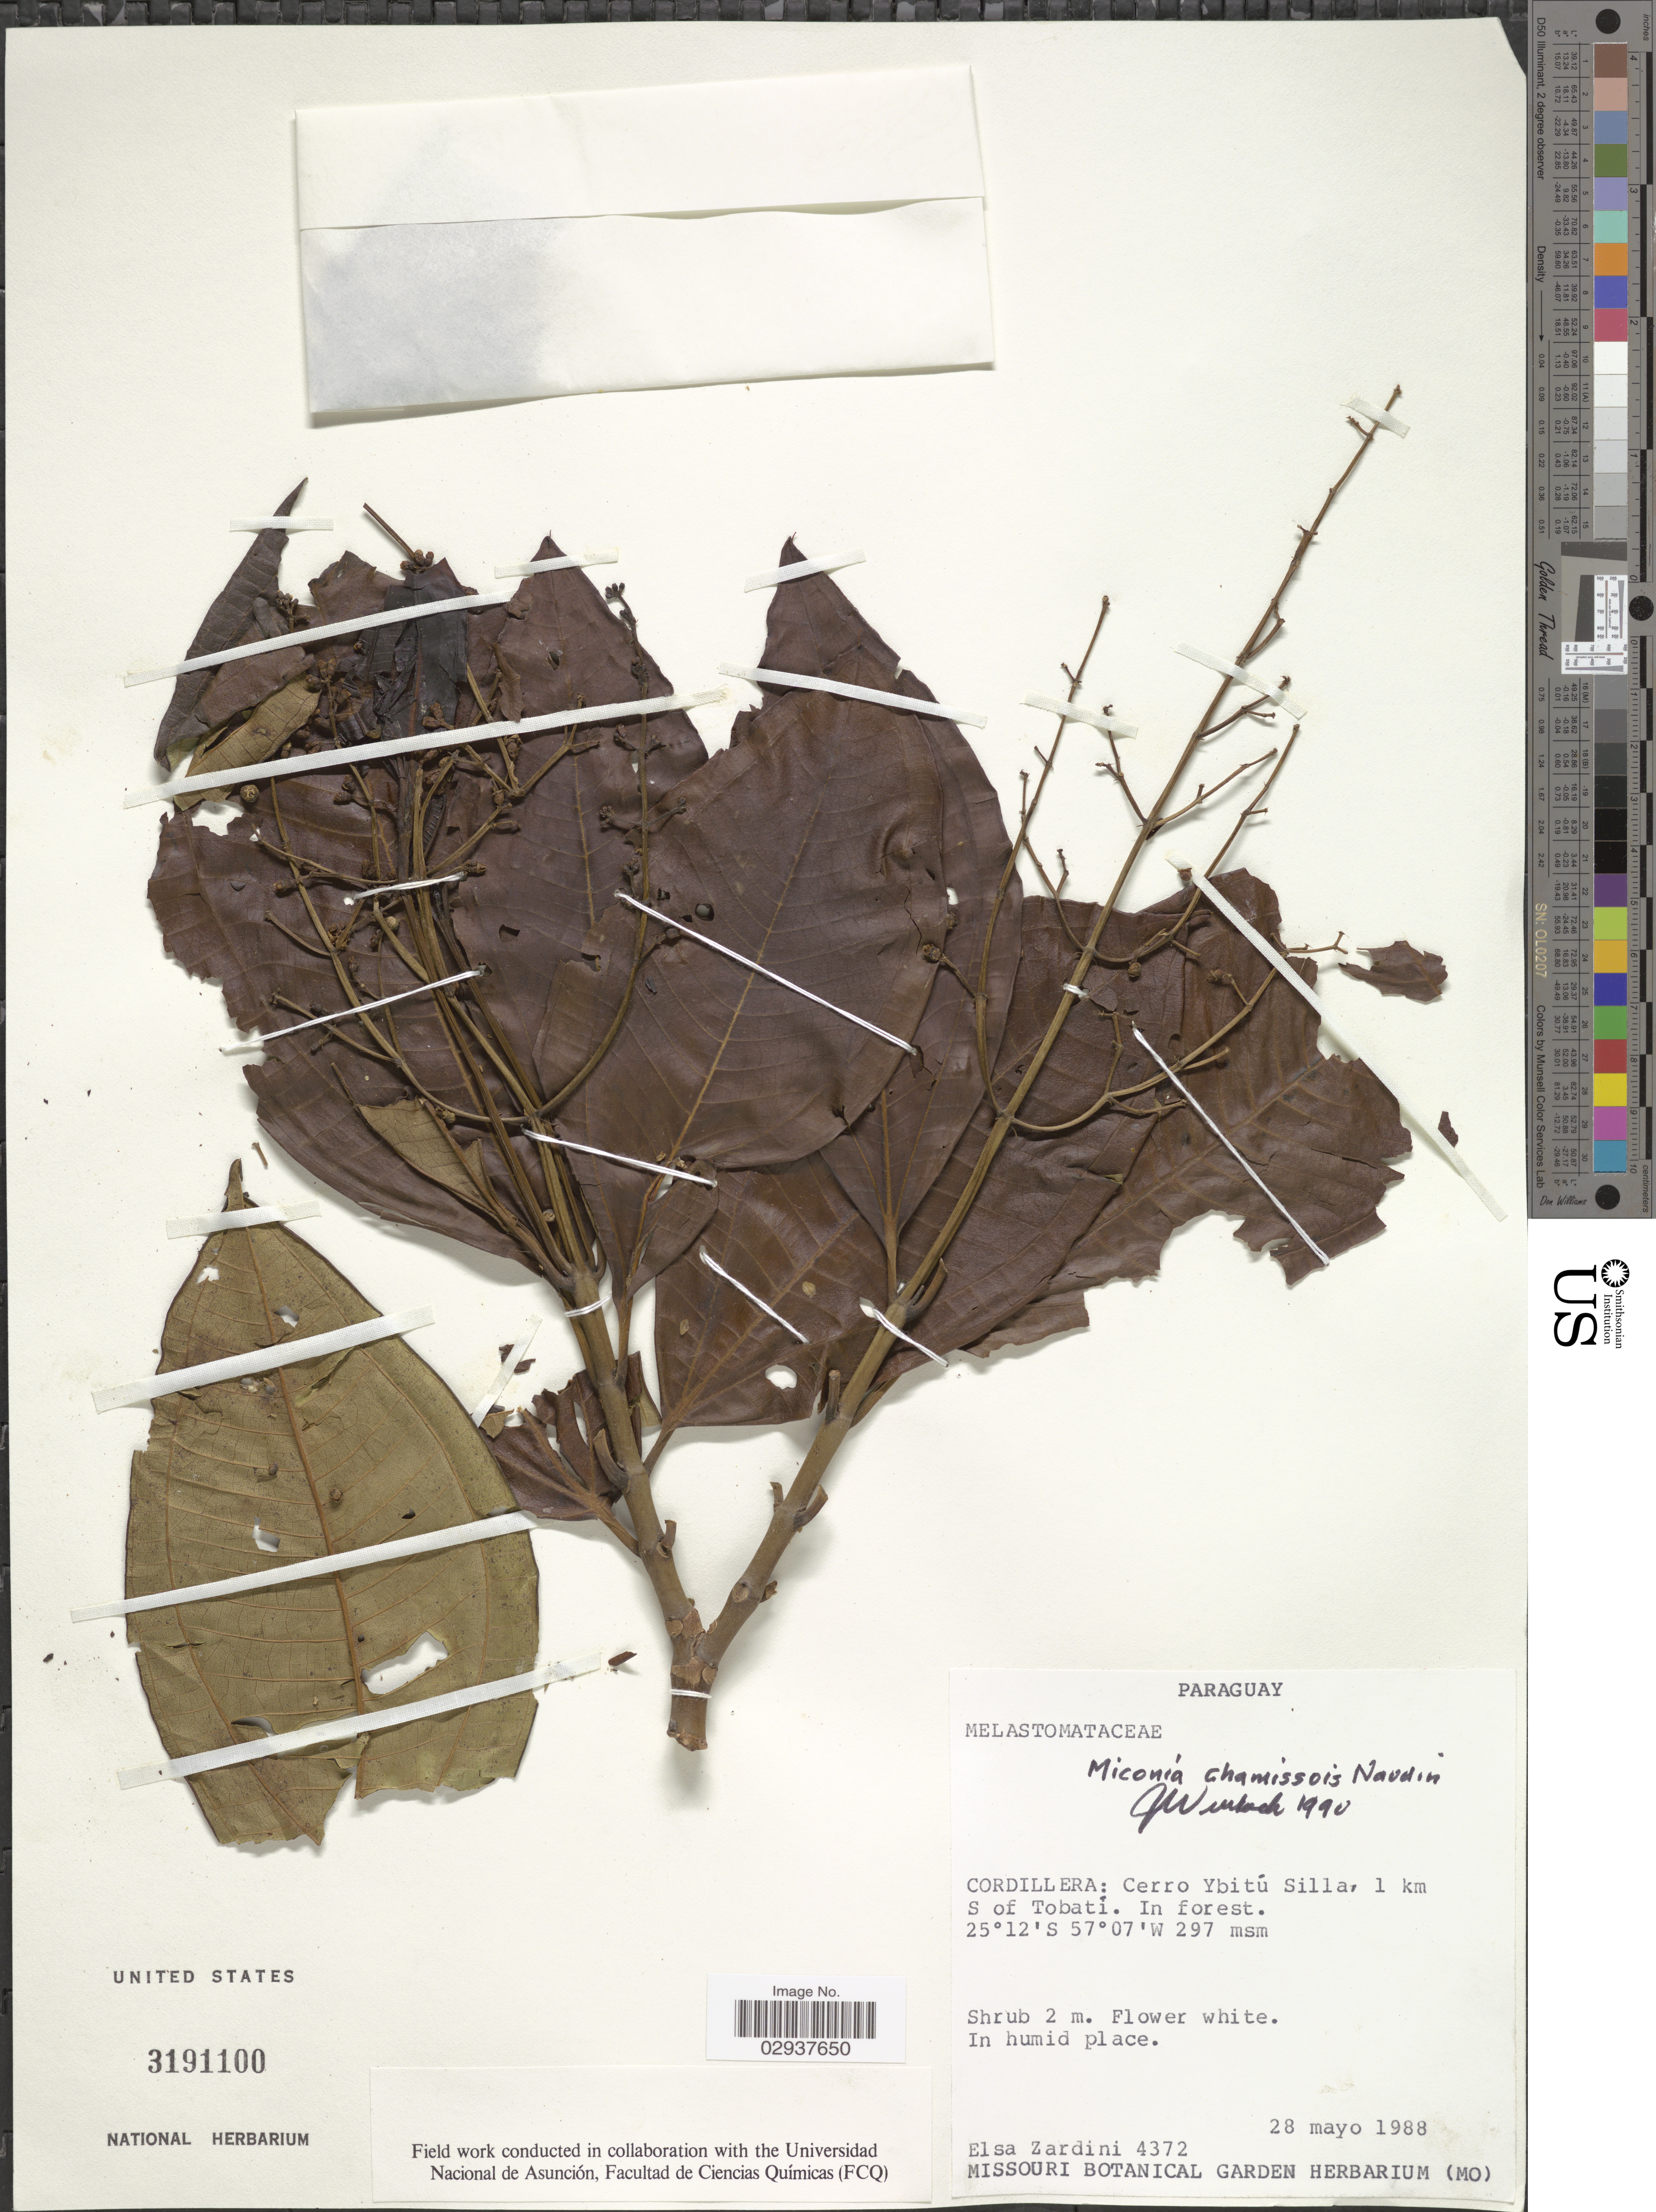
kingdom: Plantae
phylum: Tracheophyta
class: Magnoliopsida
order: Myrtales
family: Melastomataceae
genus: Miconia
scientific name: Miconia chamissois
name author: Naudin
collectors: E. M. Zardini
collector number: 4372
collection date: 1988-05-28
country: Paraguay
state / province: Cordillera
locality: Cerro Ybitú Silla, 1 km S of Tobatí.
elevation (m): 297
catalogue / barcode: US 3191100